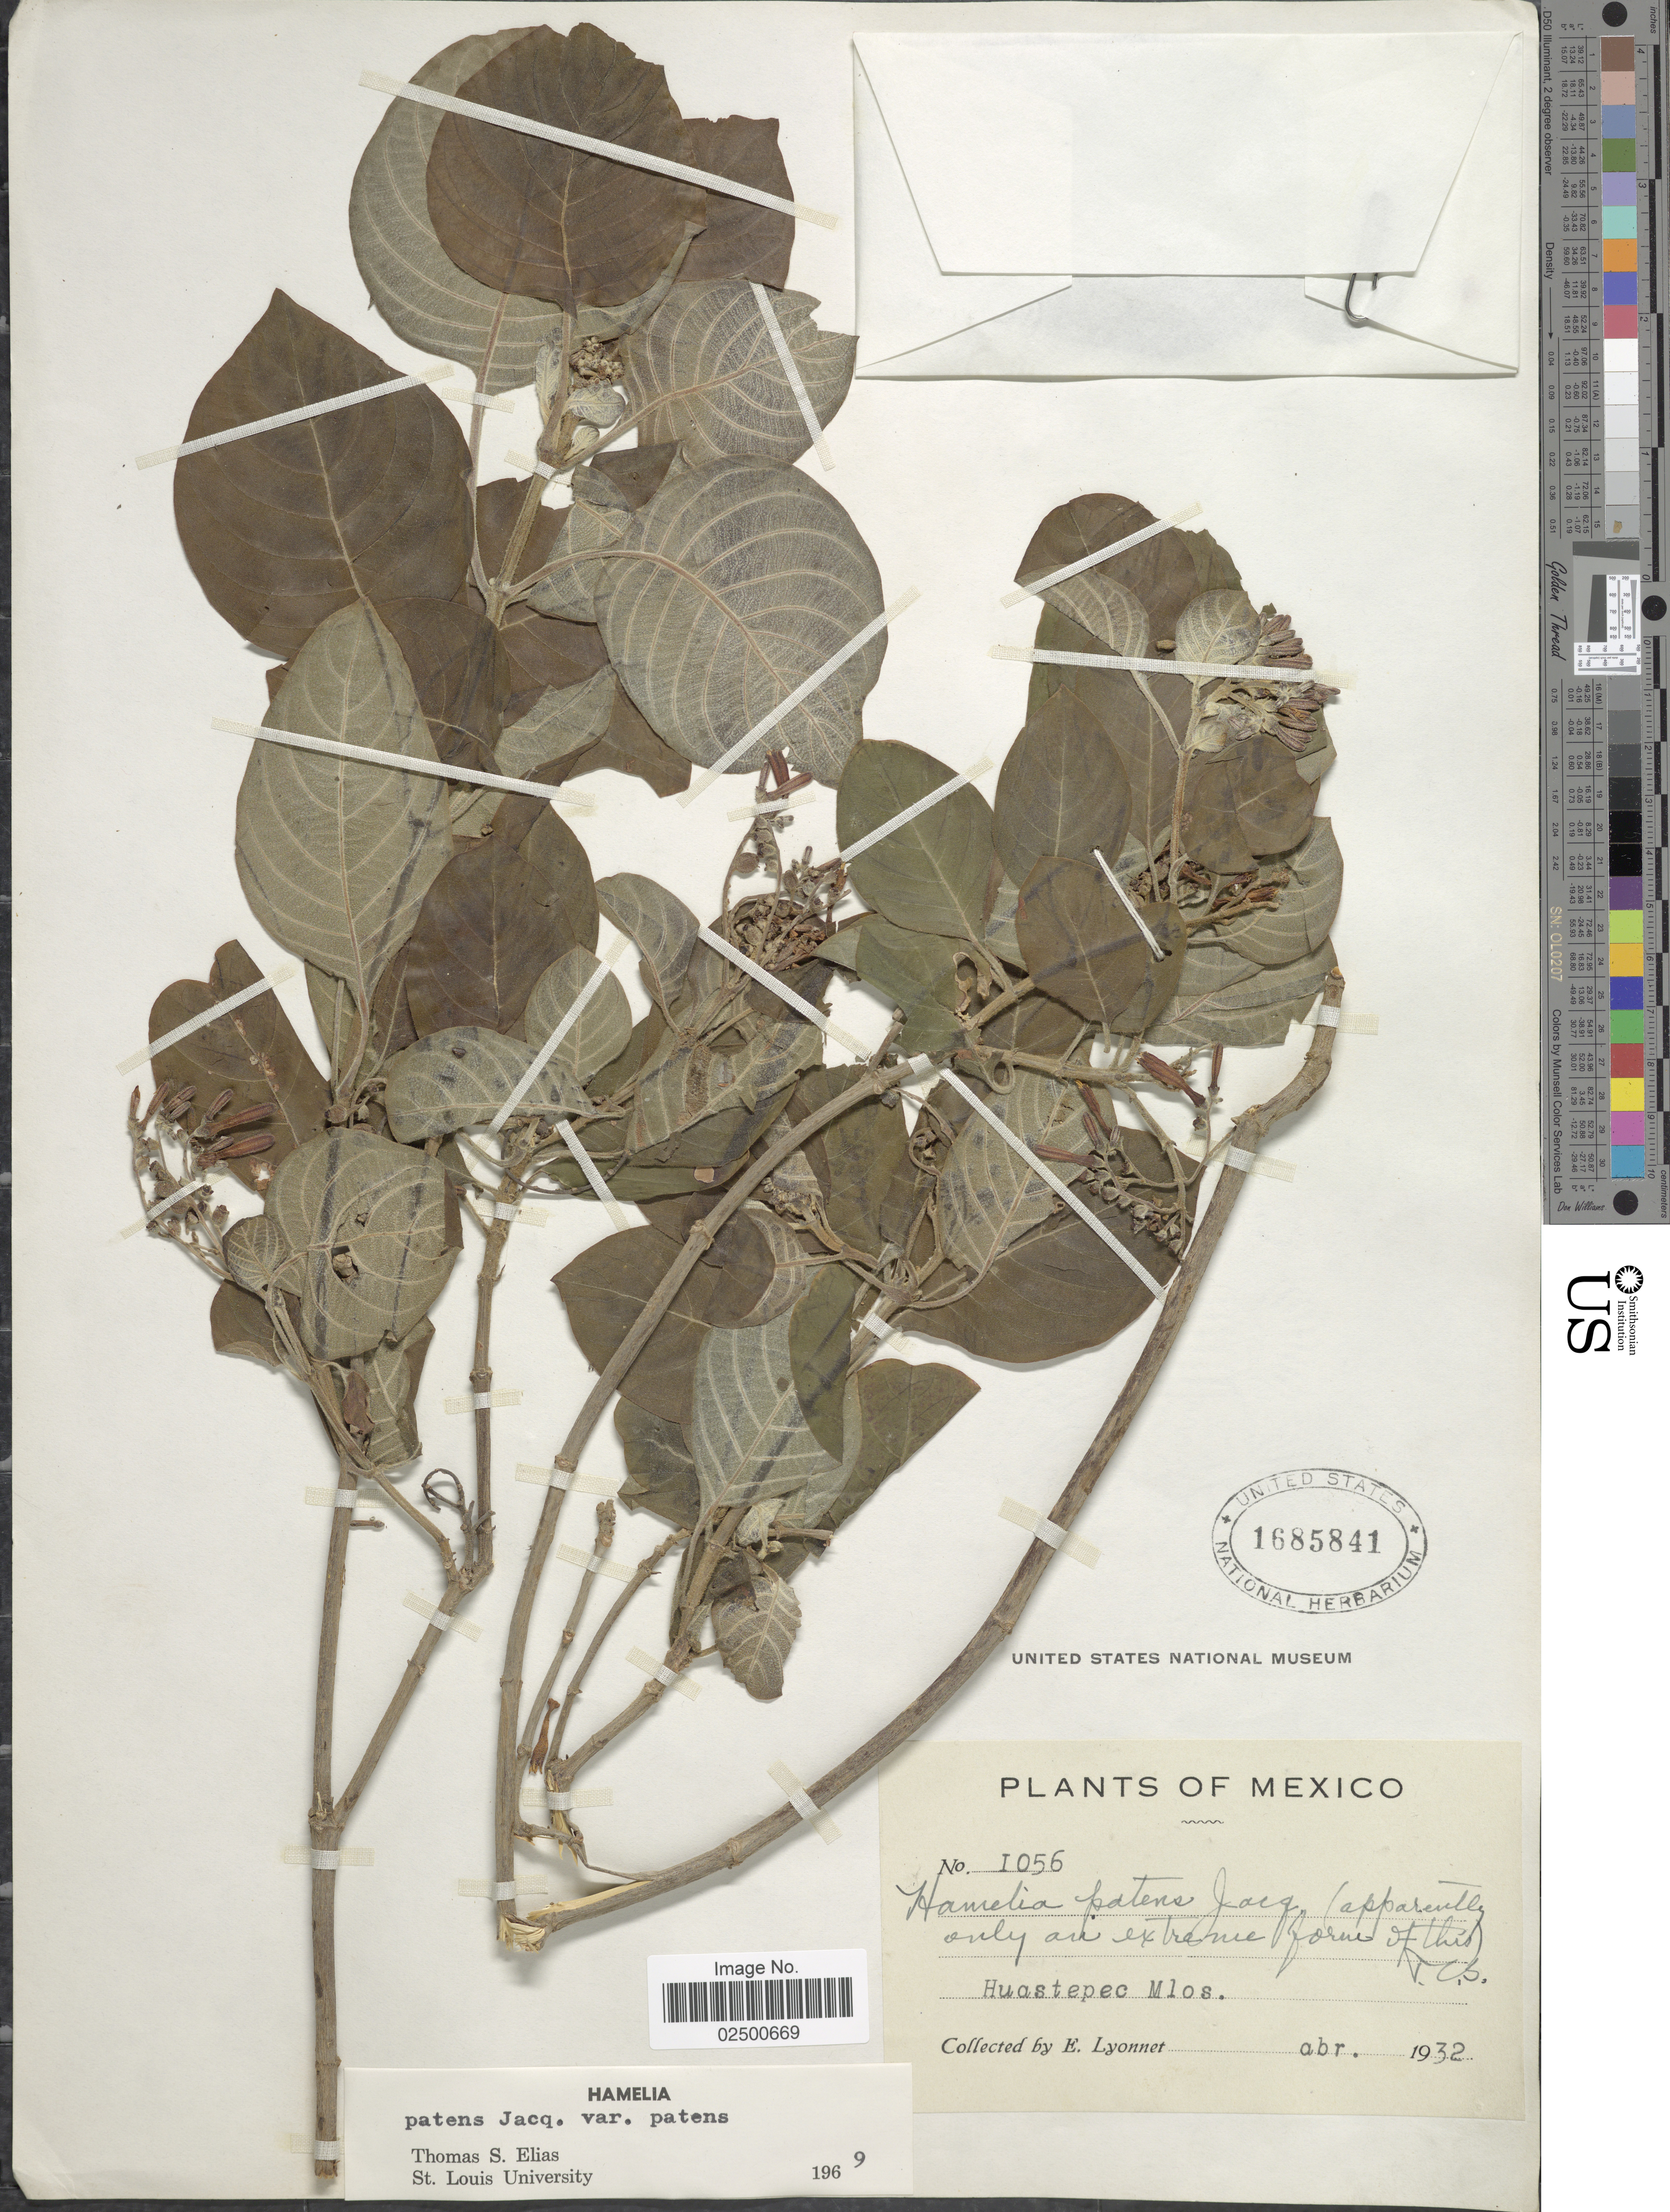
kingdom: Plantae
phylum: Tracheophyta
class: Magnoliopsida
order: Gentianales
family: Rubiaceae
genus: Hamelia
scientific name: Hamelia patens var. patens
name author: Jacq.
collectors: E. Lyonnet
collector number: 1056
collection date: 1932-04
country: Mexico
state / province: Morelos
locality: Huastepec Mlos.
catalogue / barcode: US 1685841